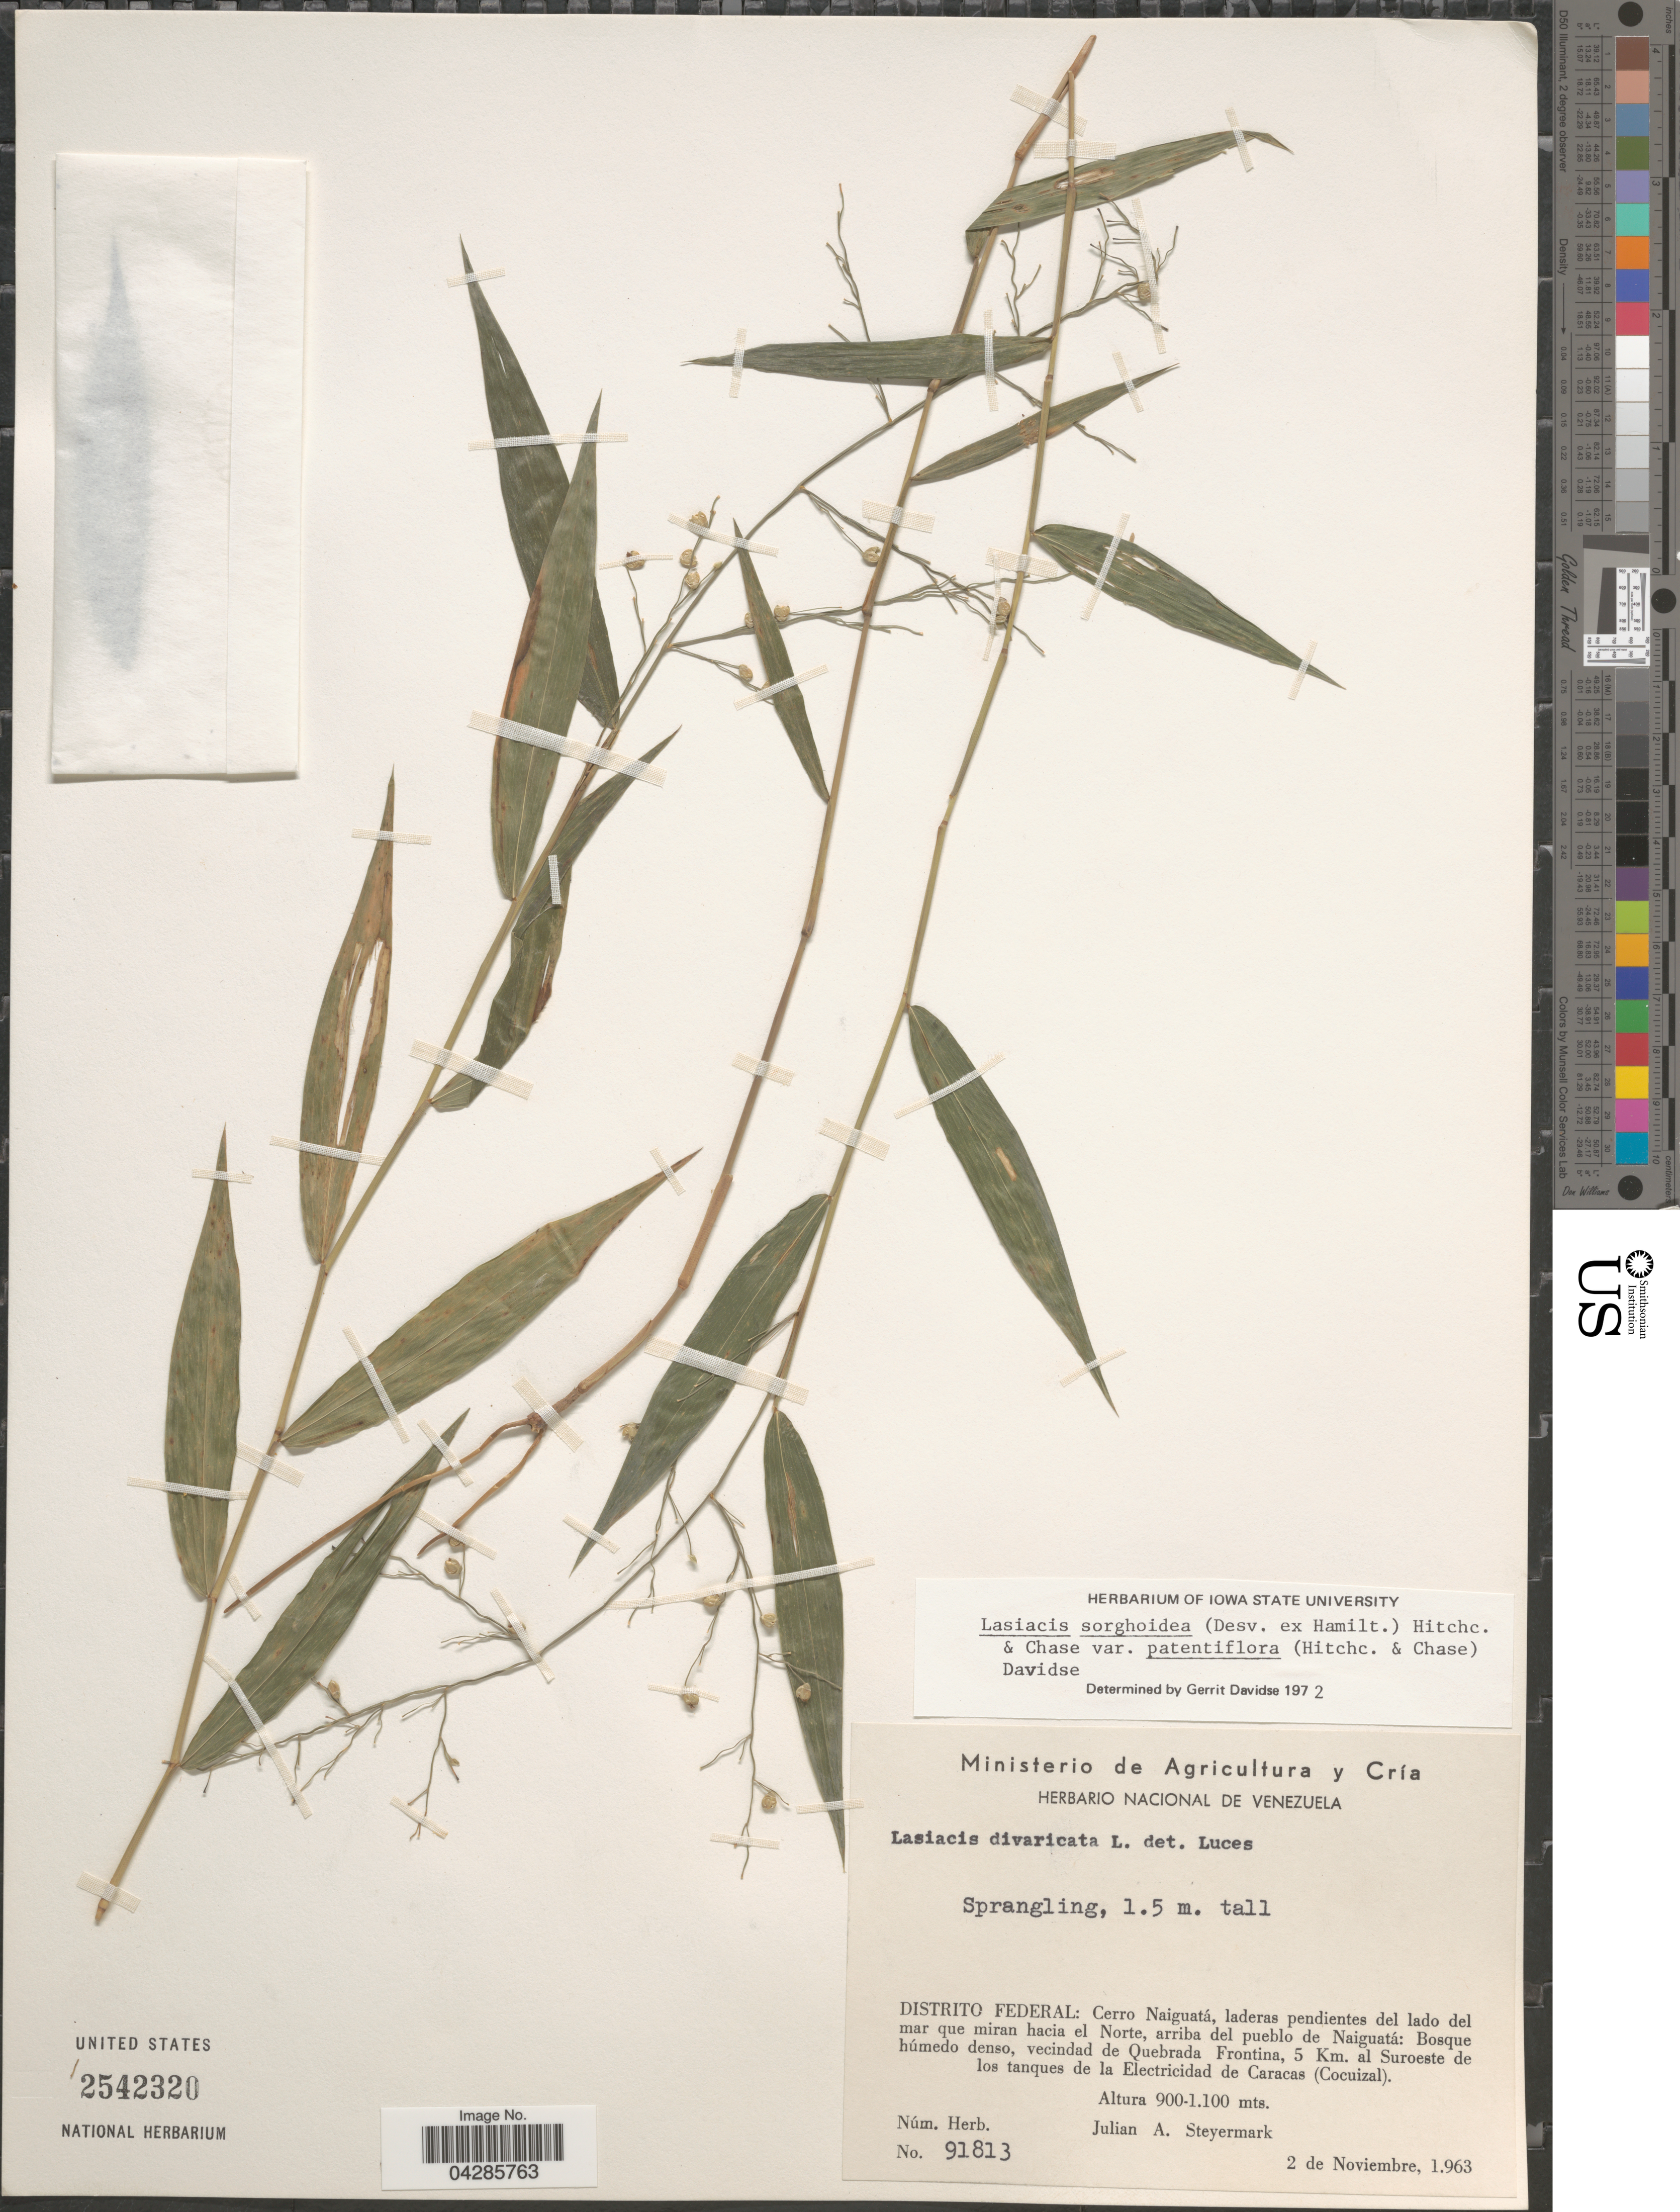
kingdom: Plantae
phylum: Tracheophyta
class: Liliopsida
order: Poales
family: Poaceae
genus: Lasiacis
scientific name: Lasiacis sorghoidea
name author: (Desv. ex Ham.) Hitchc. & Chase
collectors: J. Steyermark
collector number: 91813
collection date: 1963-11-02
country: Venezuela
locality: Distrito Federal: Cerro Naiguatá, laderas pendientes del lado del mar que miran hacia el Norte, arriba del pueblo de Naiguatá: Bosque húmedo denso, vecindad de Quebrada Frontina, 5 Km. al Suroeste de los tanques de la Electricidad de Caracas (Cocuizal).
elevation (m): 900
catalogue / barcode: US 2542320